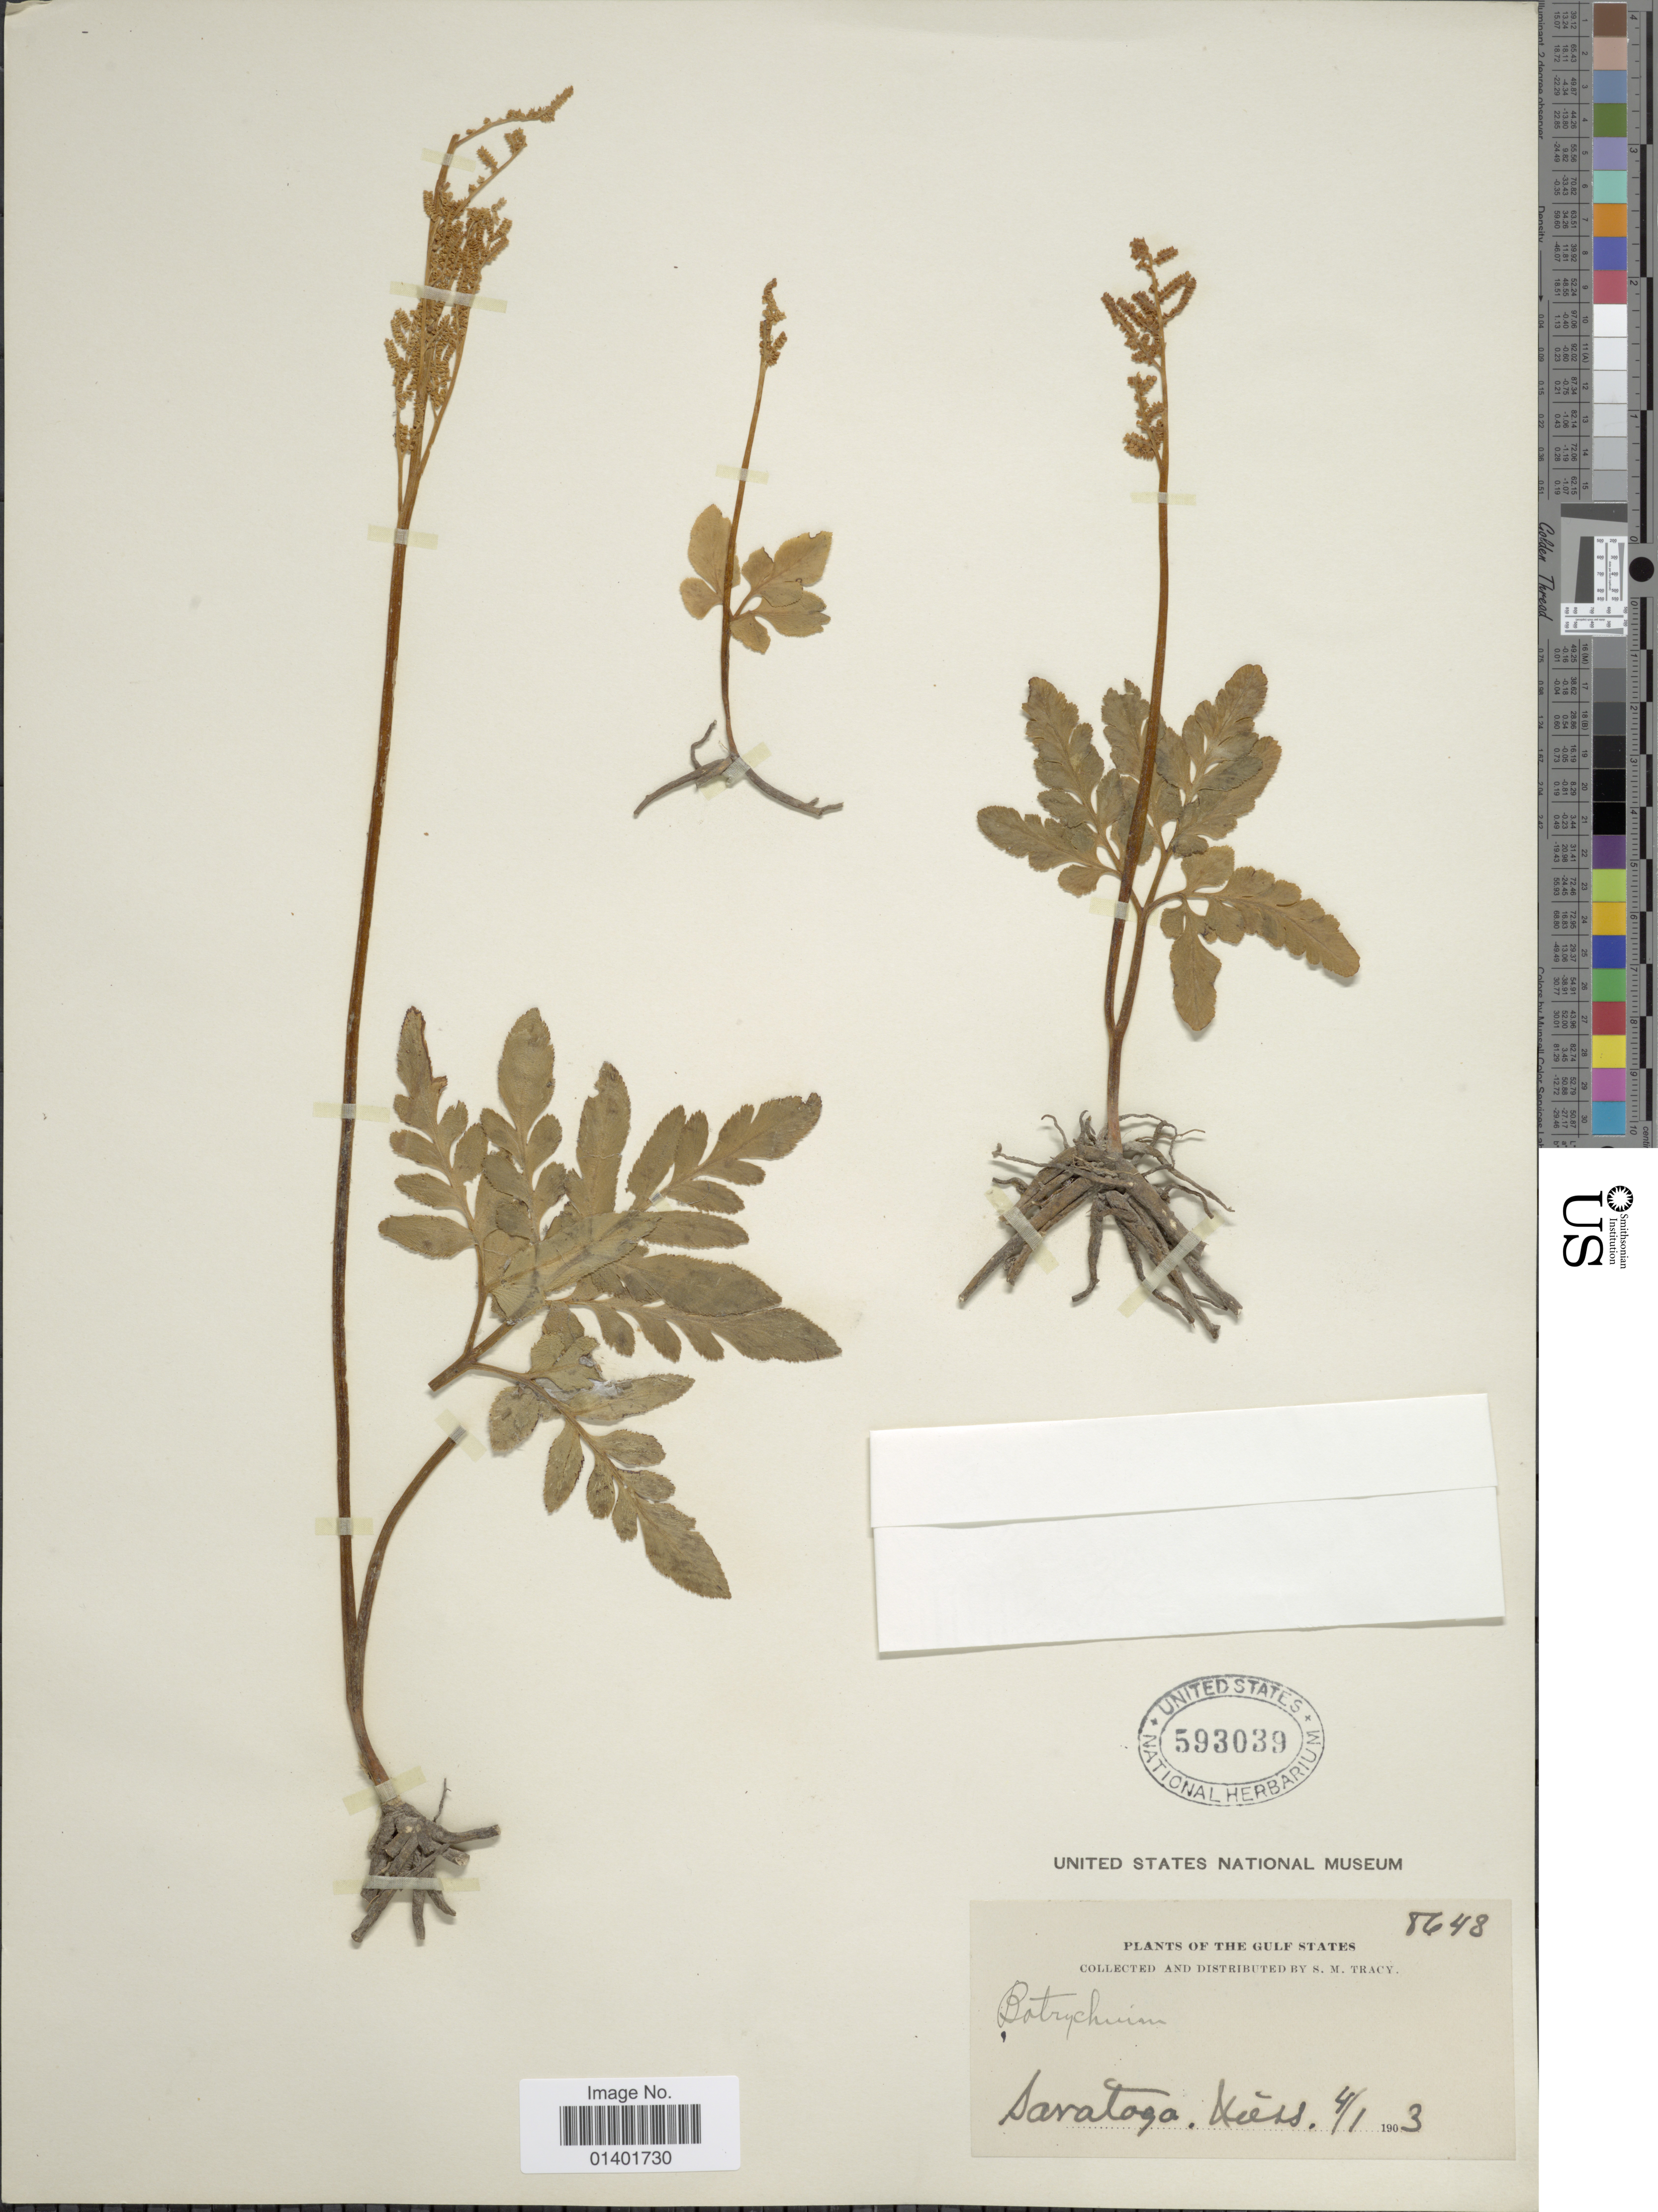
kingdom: Plantae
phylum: Tracheophyta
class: Polypodiopsida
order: Ophioglossales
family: Ophioglossaceae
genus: Botrychium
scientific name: Botrychium dissectum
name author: Spreng.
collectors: S. M. Tracy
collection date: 1903-04-01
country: United States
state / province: Massachusetts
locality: Gulf states, Saratoga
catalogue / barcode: US 593039